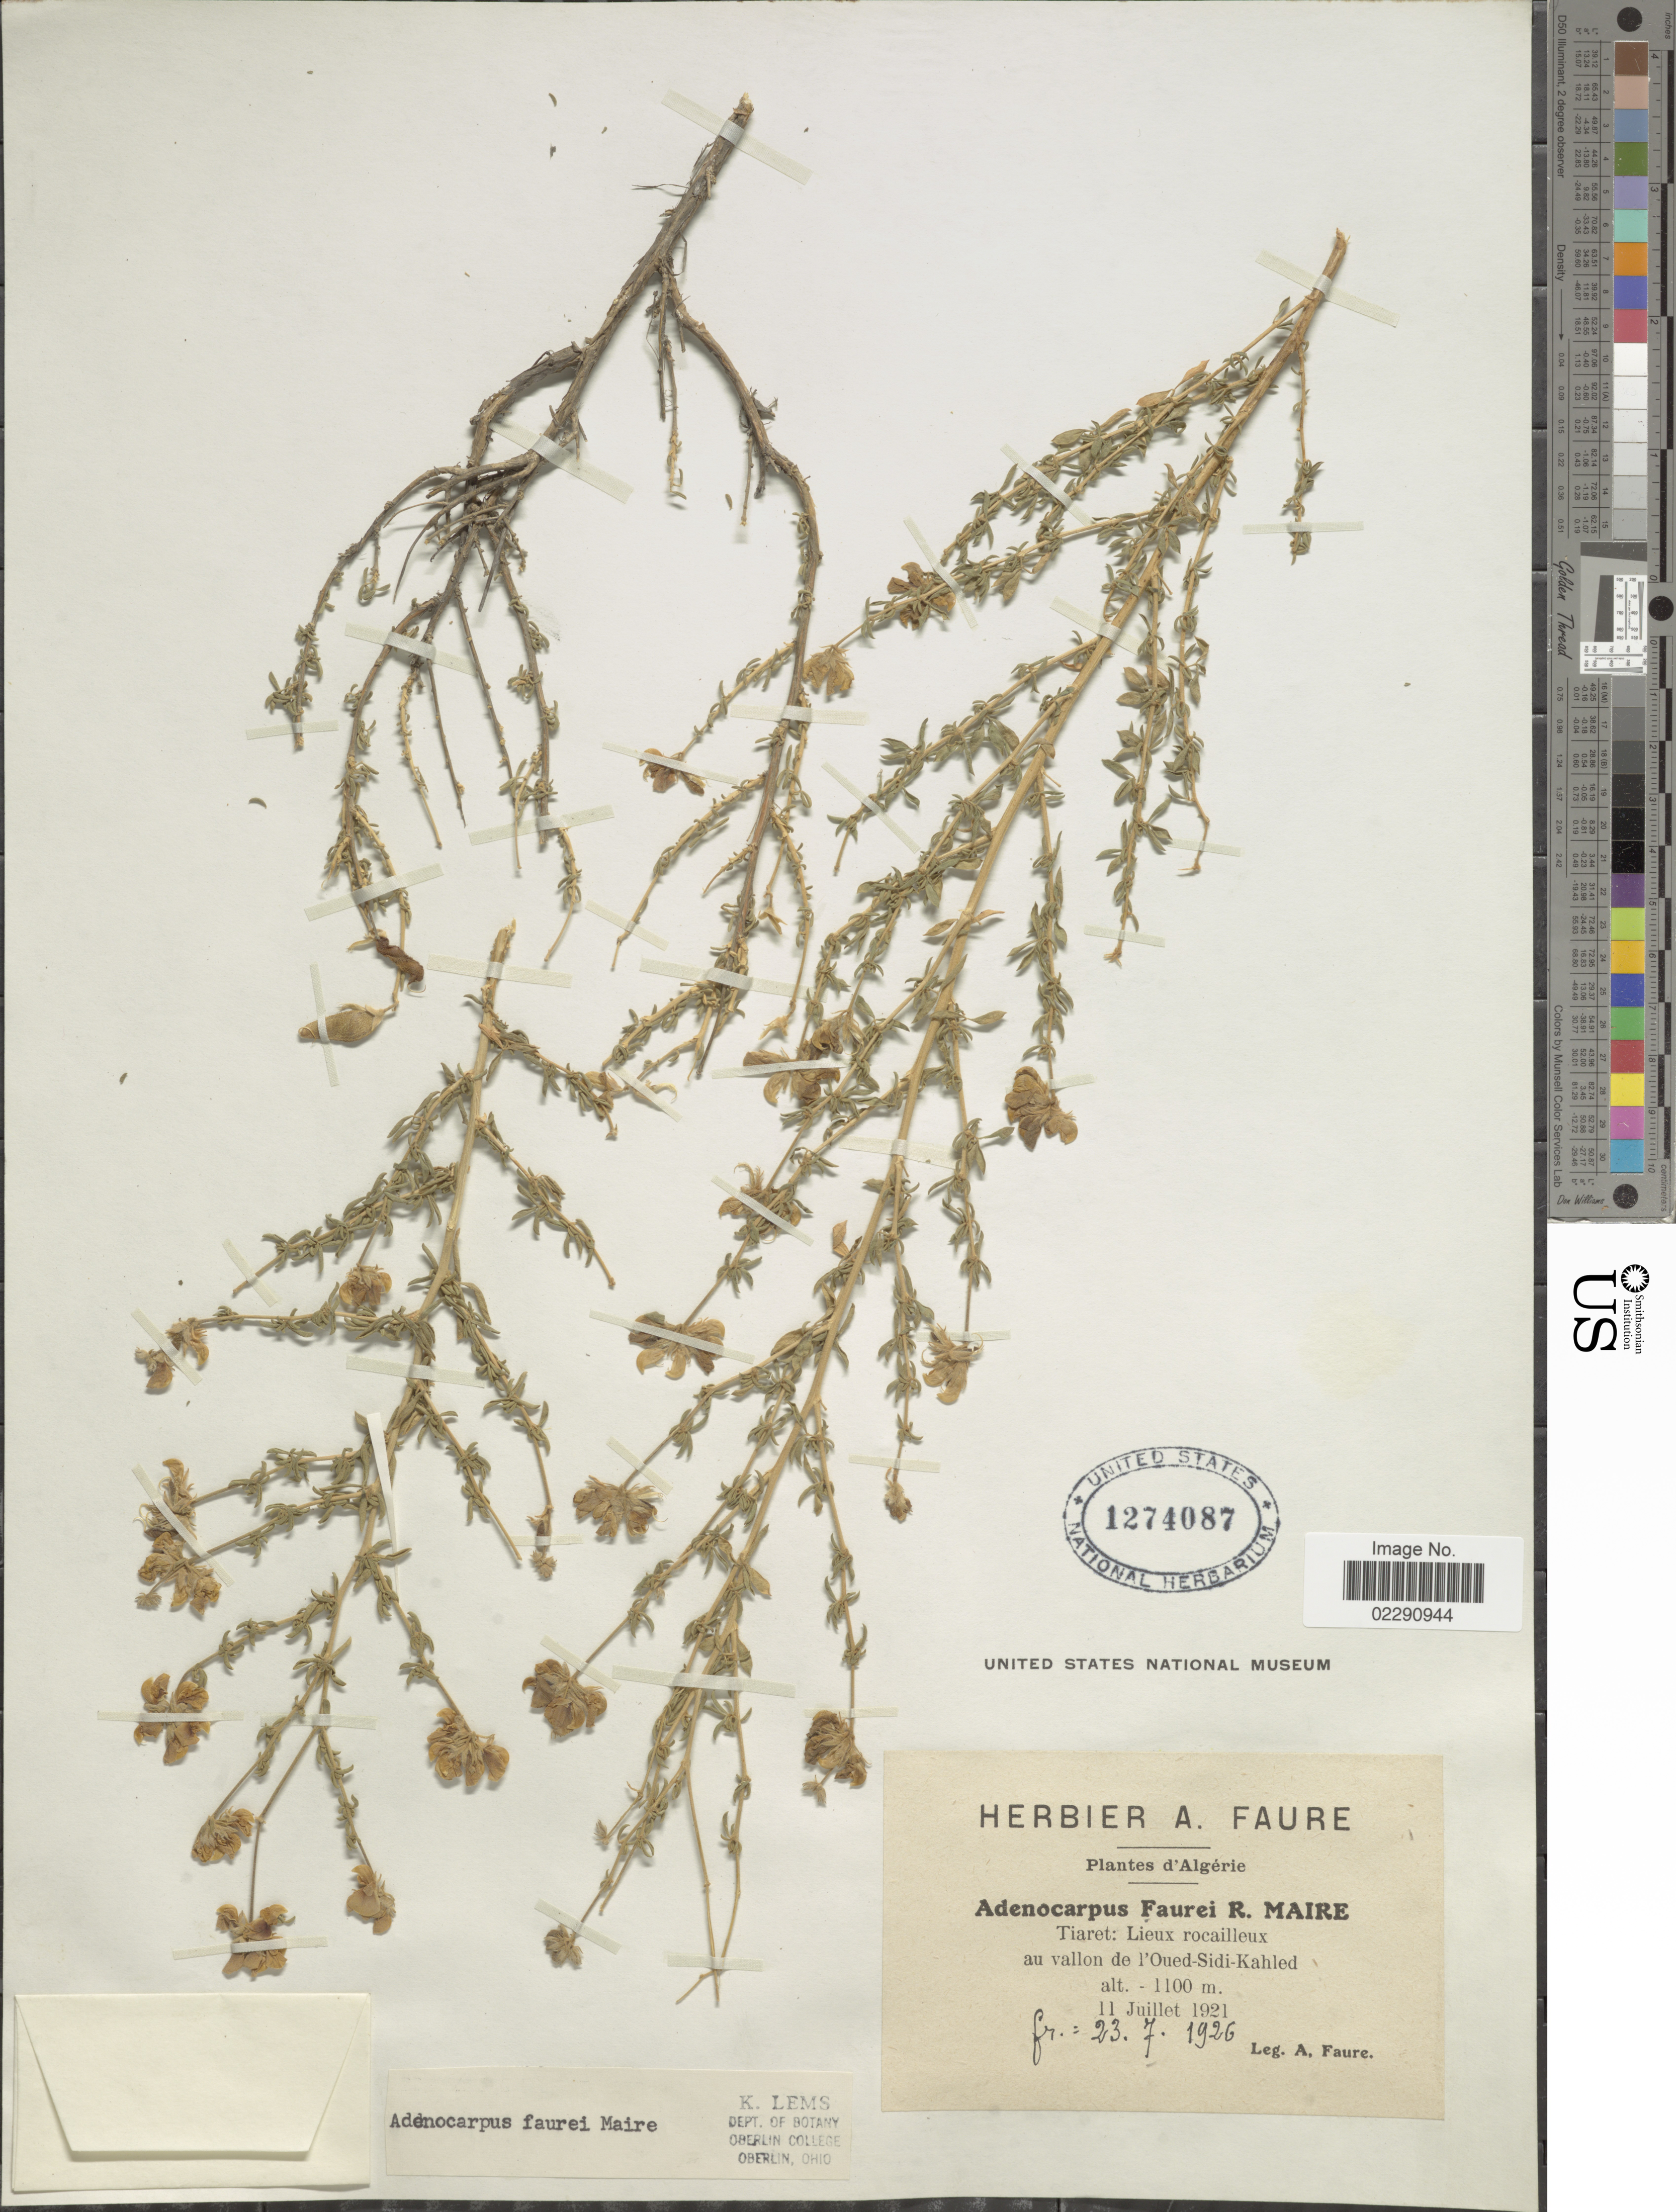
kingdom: Plantae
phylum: Tracheophyta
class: Magnoliopsida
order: Fabales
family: Fabaceae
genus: Adenocarpus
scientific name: Adenocarpus faurei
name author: Maire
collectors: A. Faure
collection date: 1926-07-23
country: Algeria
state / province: Tiaret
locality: Vallon de l'Oued-Sidi-Kahled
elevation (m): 1100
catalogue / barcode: US 1274087